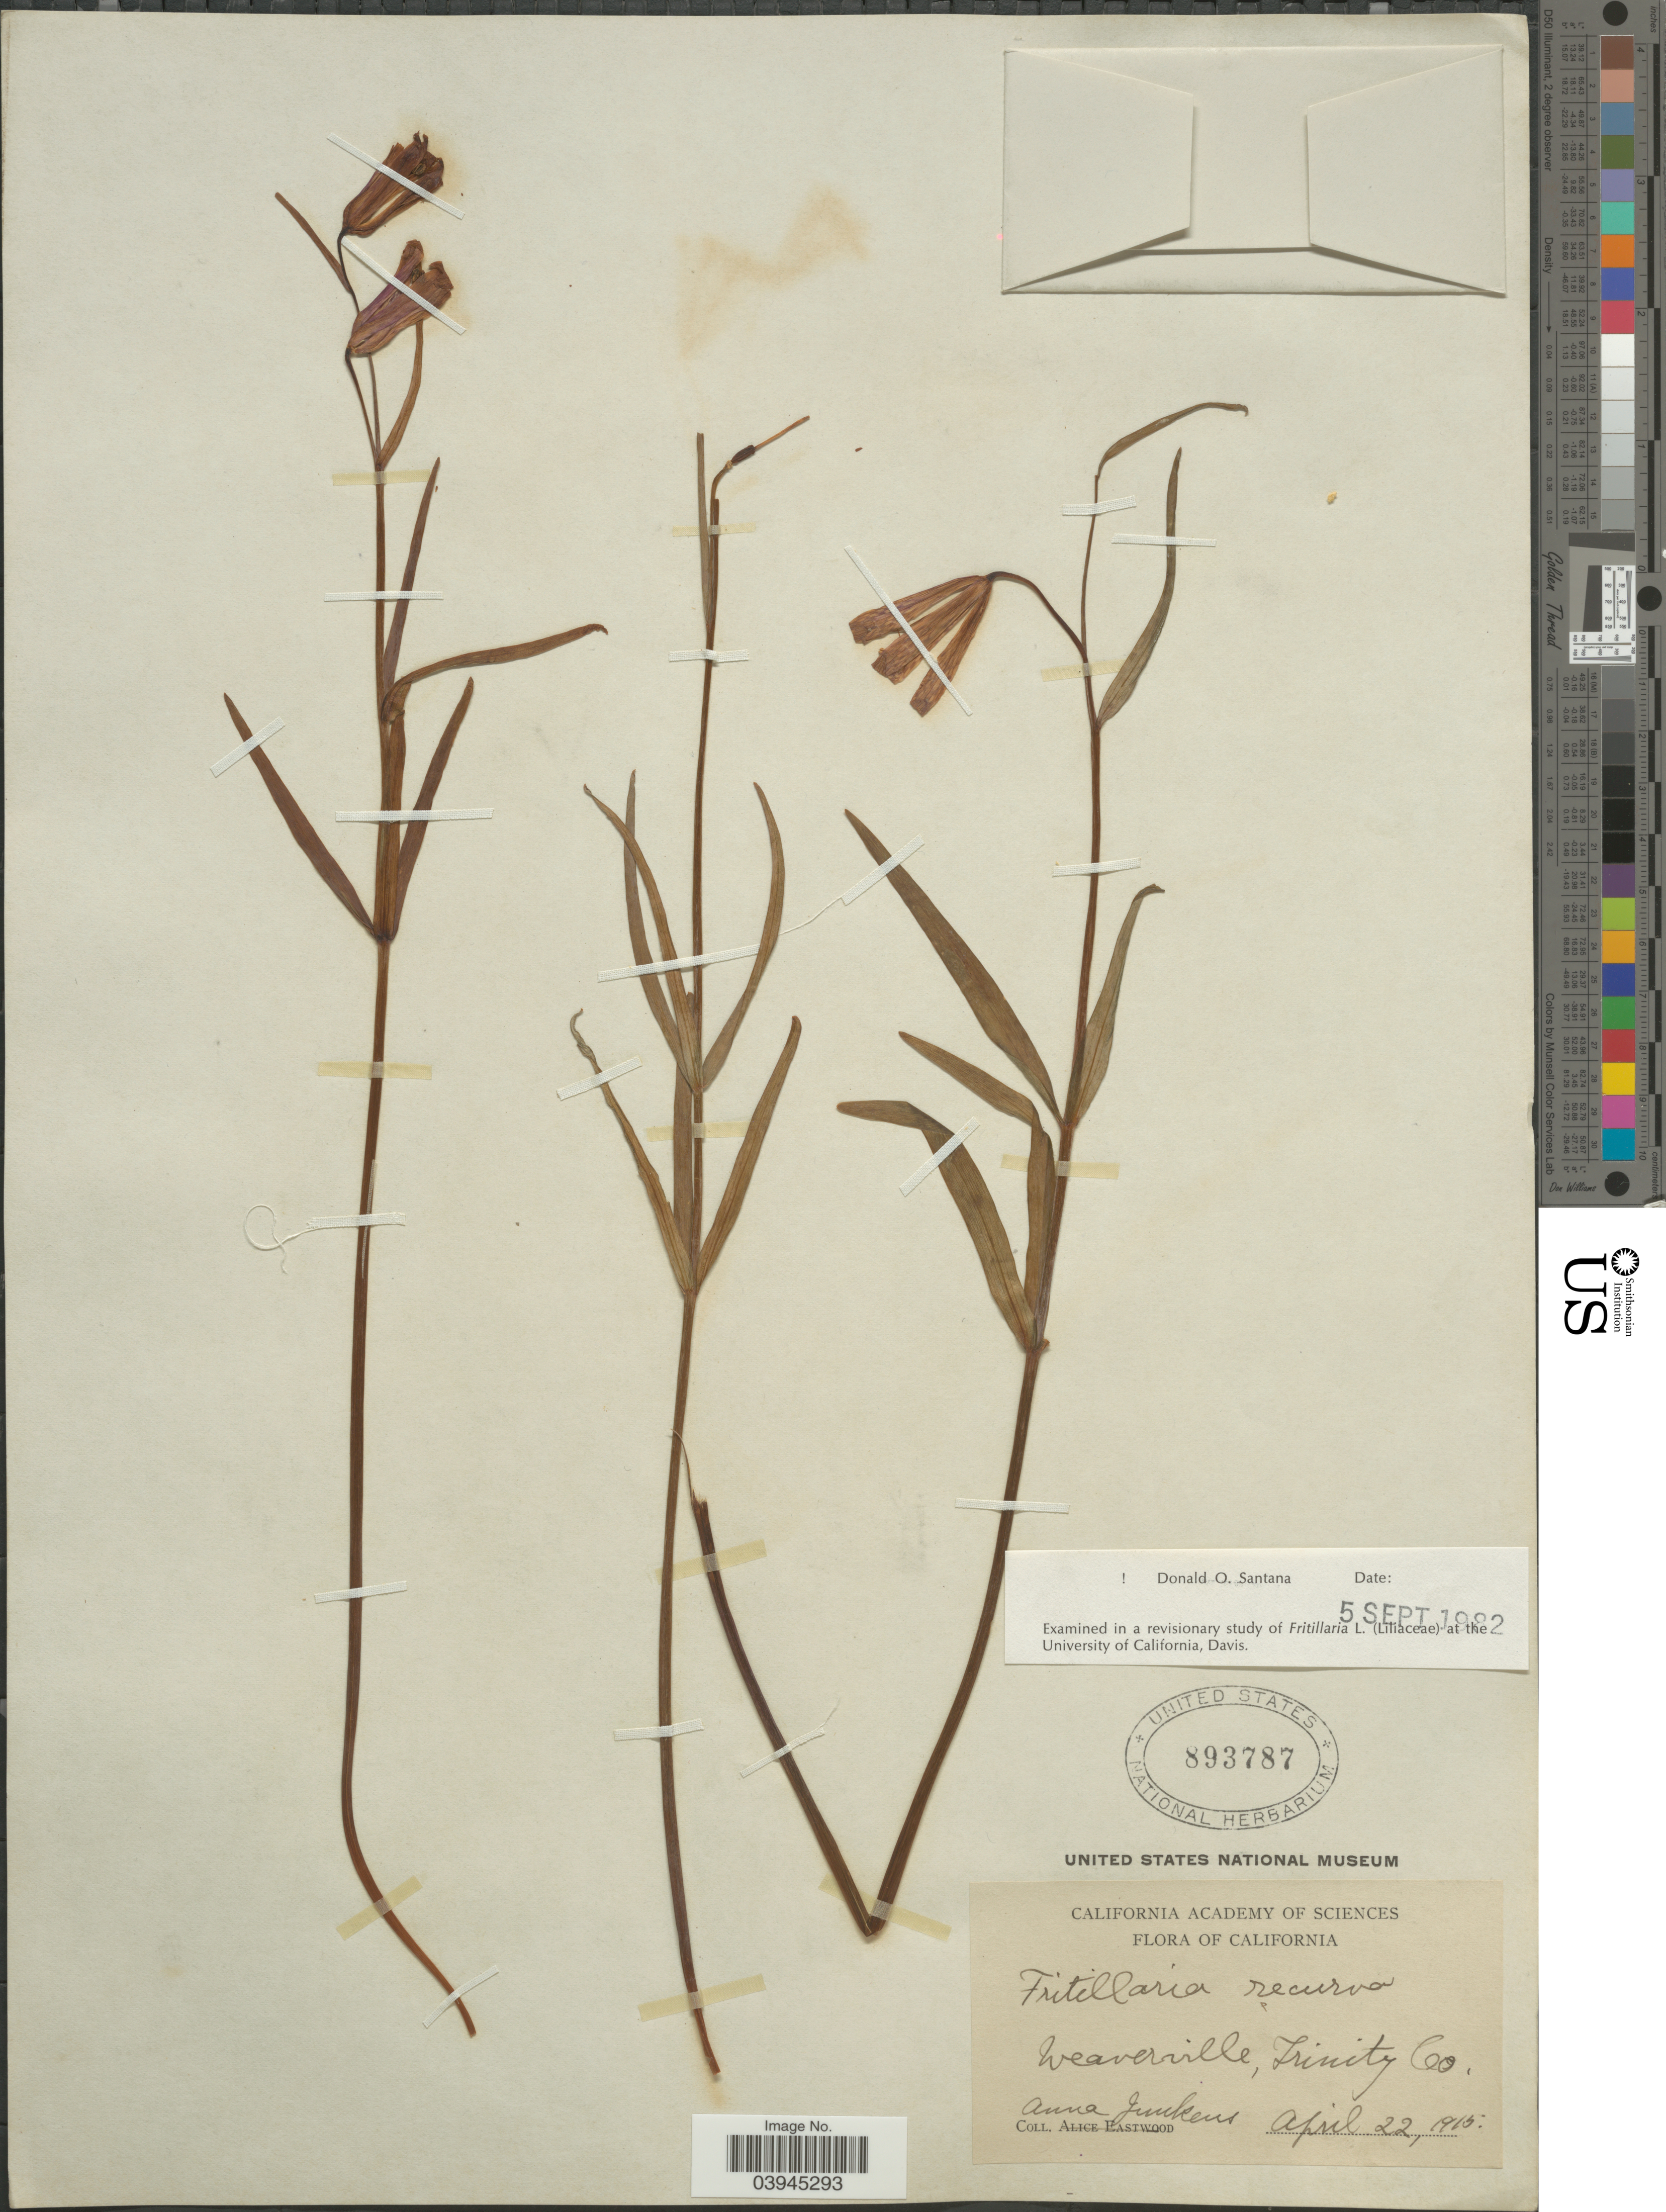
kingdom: Plantae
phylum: Tracheophyta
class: Liliopsida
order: Liliales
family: Liliaceae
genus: Fritillaria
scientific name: Fritillaria recurva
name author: Benth.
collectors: A. Junkens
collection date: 1915-04-22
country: United States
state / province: California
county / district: Trinity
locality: Weaverville, Trinity Co.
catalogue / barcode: US 893787